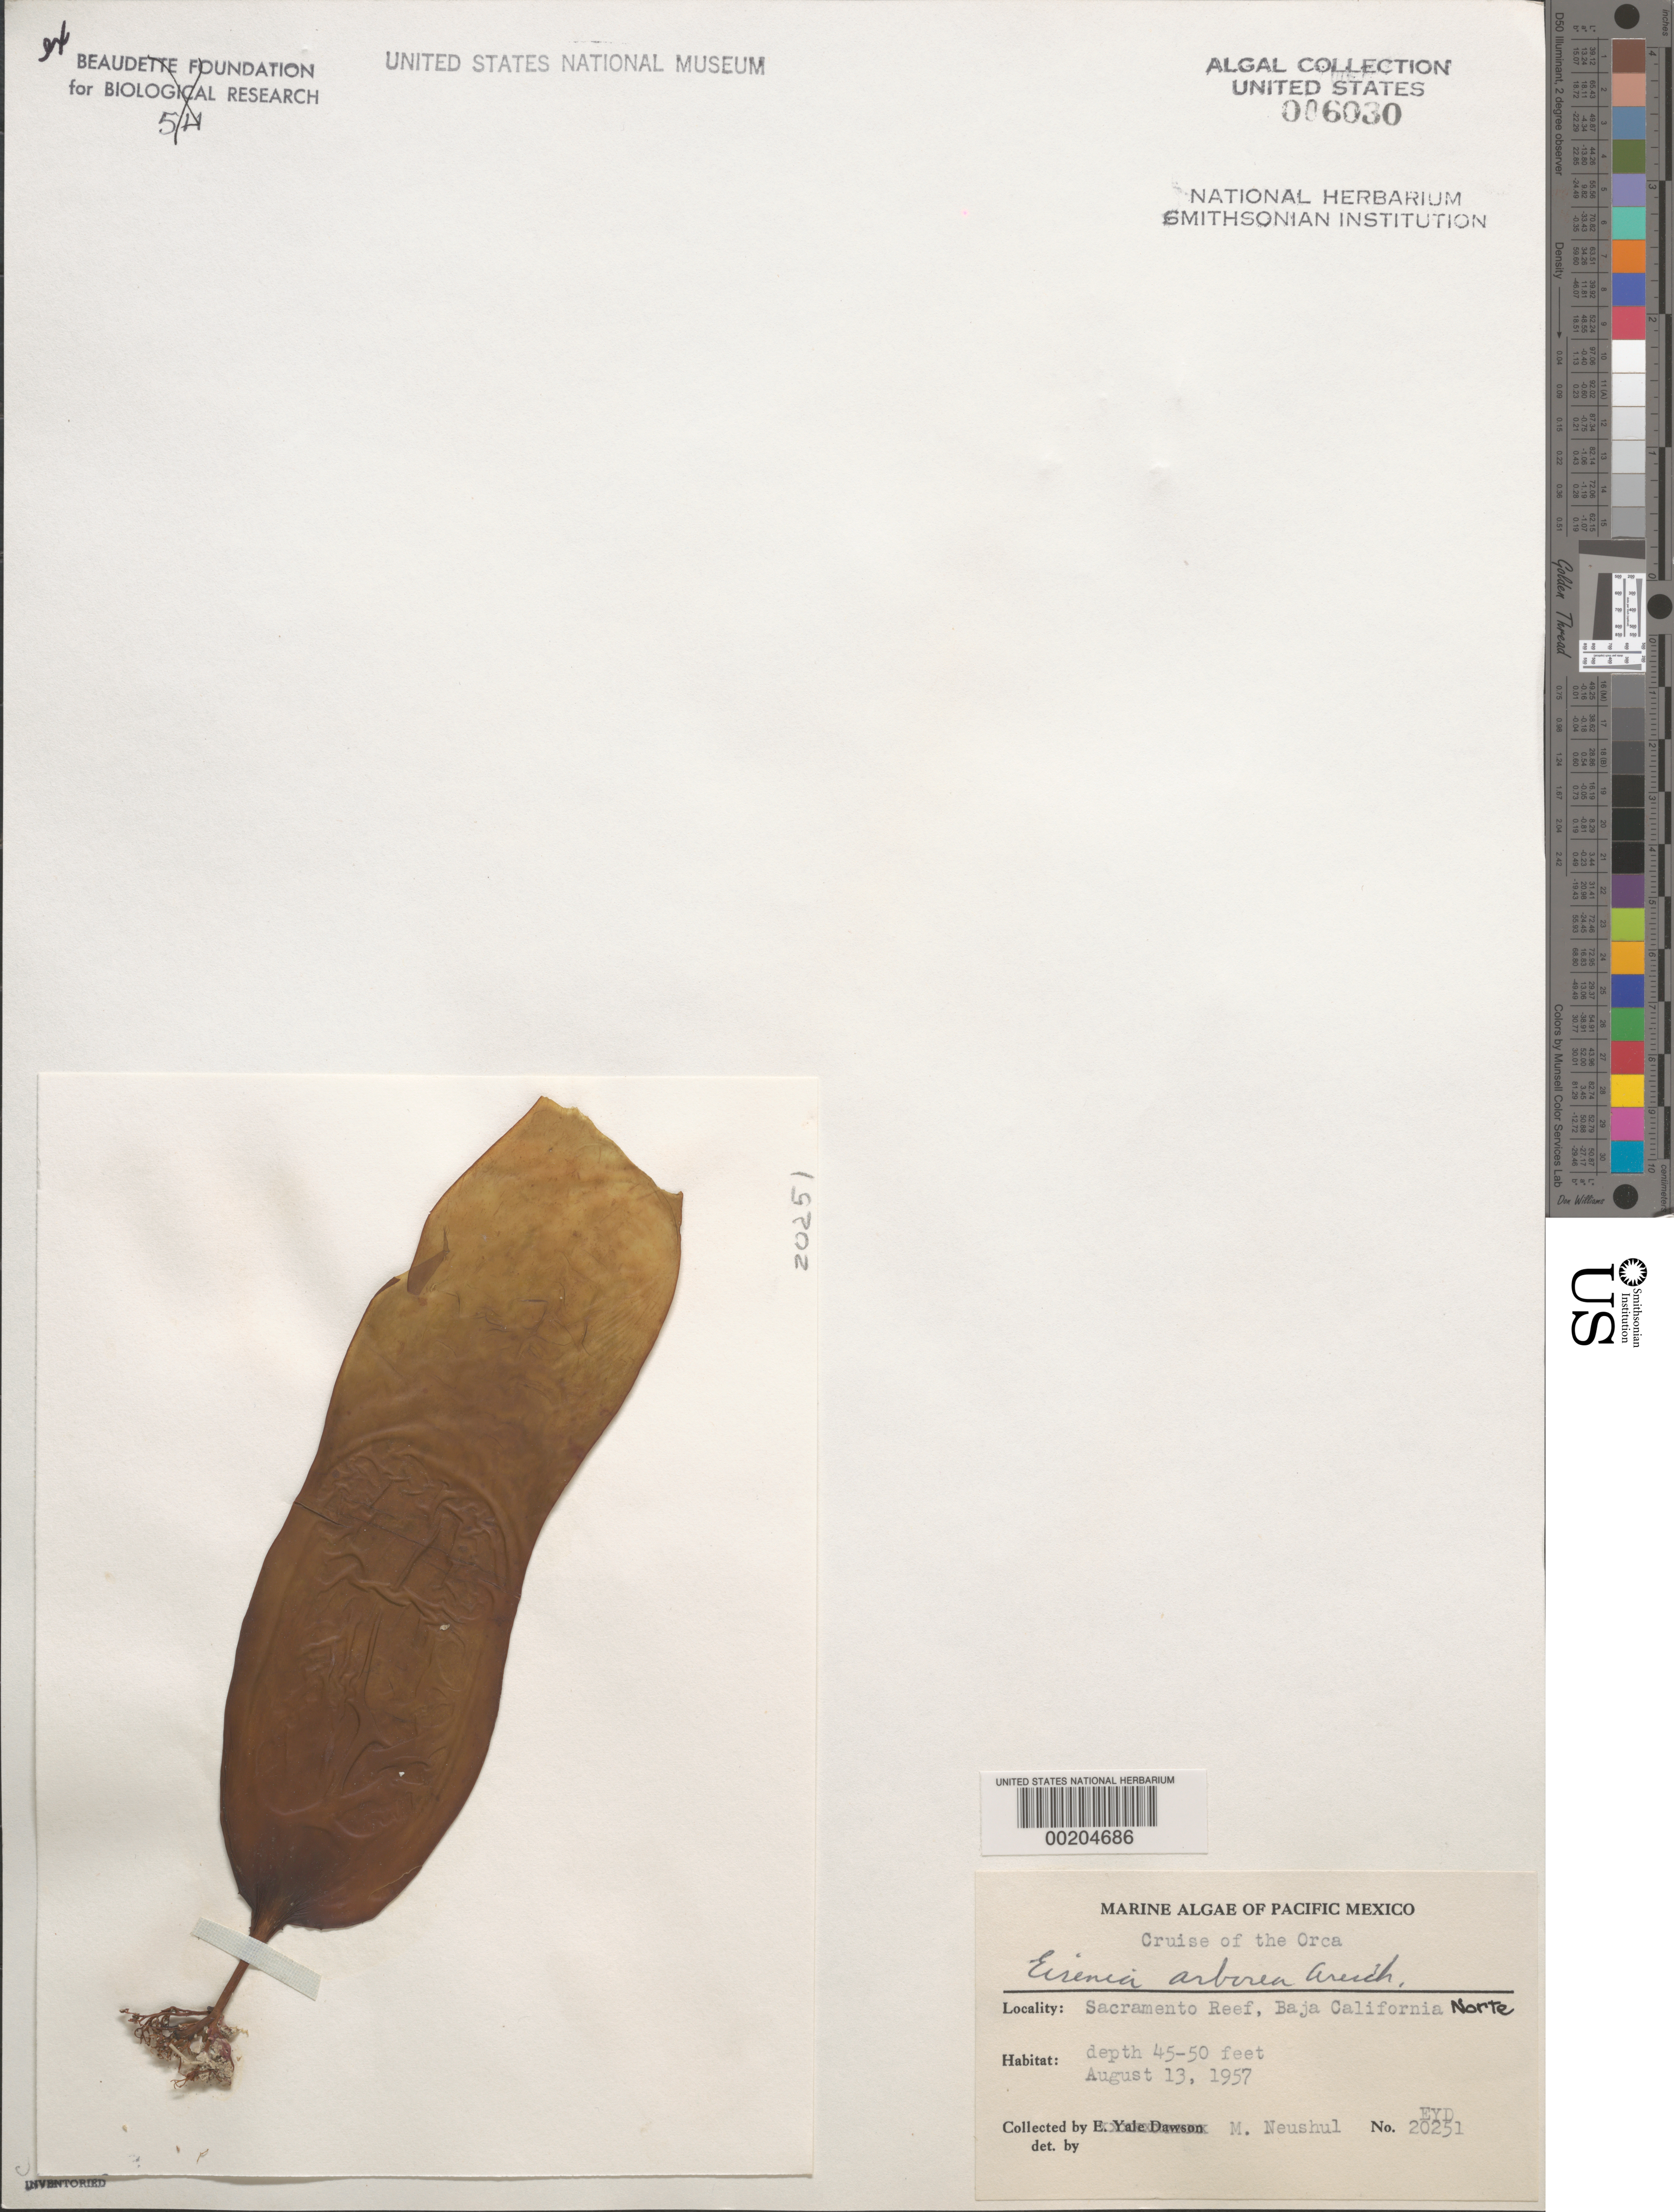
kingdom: Chromista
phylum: Ochrophyta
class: Phaeophyceae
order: Laminariales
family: Lessoniaceae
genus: Eisenia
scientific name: Eisenia arborea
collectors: M. Neushul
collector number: EYD 20251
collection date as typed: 13 Aug 1957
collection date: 1957-08-13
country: Mexico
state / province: Baja California Norte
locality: Sacramento Reef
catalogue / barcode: US 6030